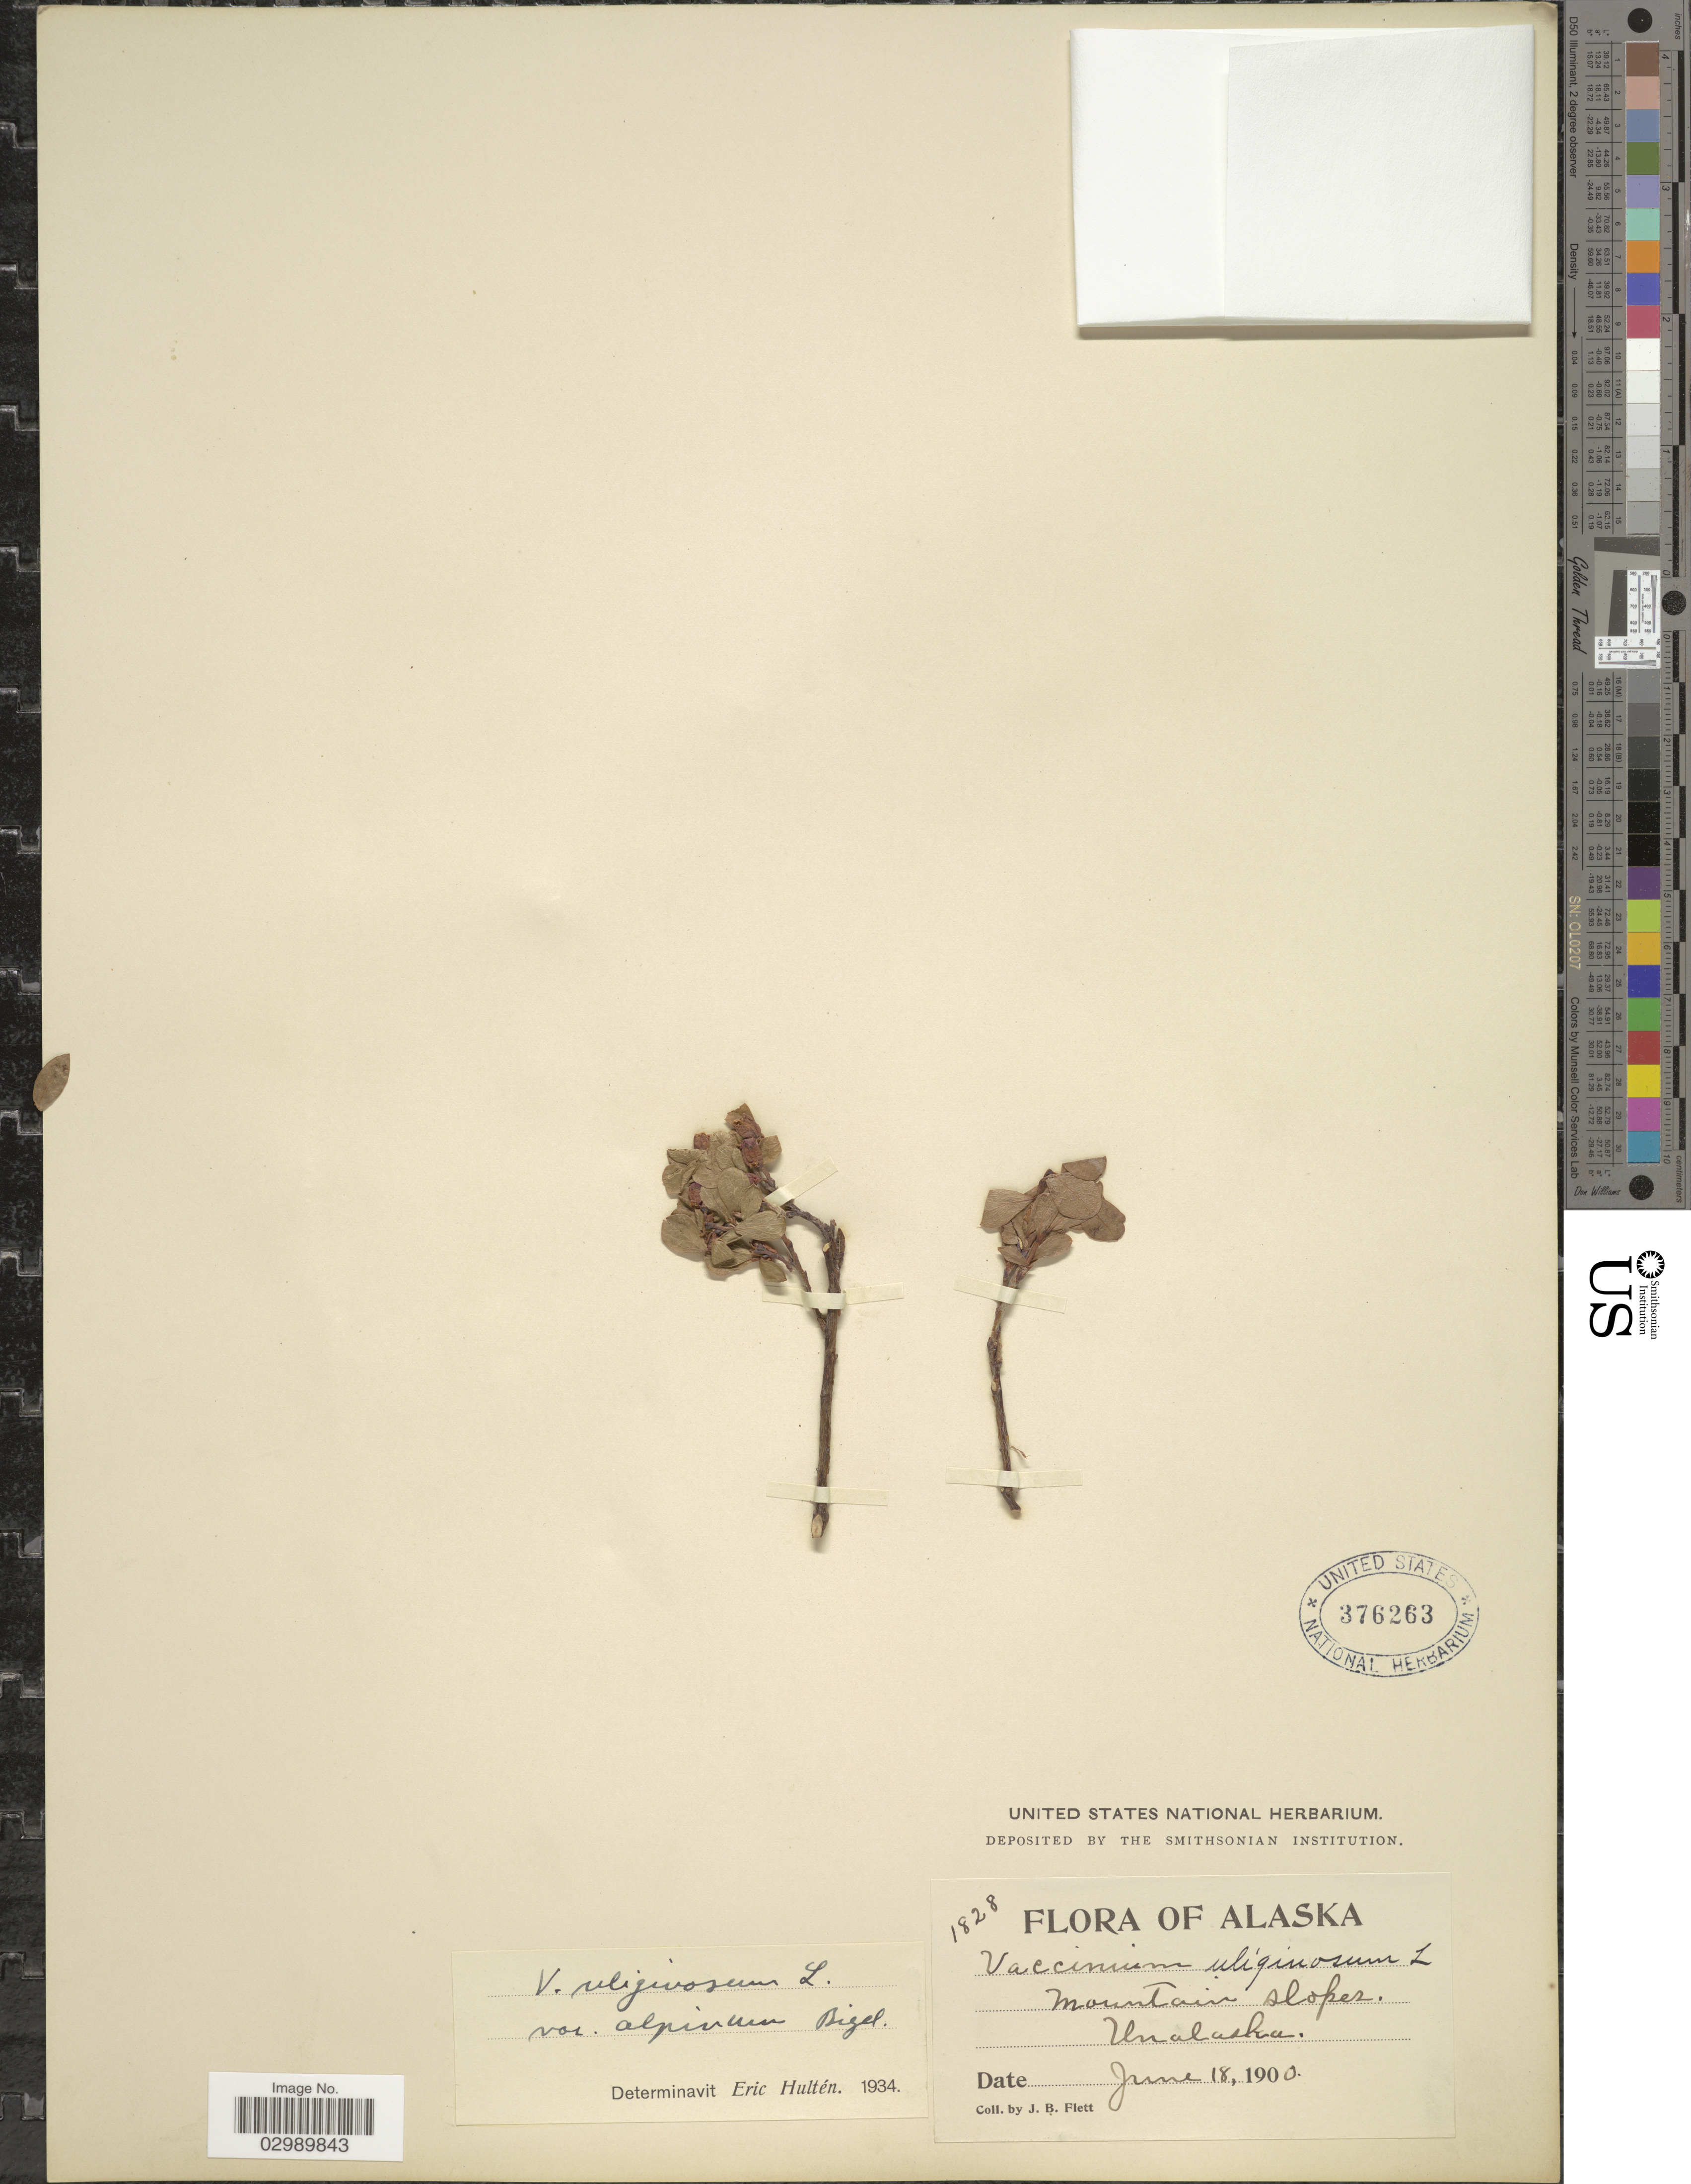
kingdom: Plantae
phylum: Tracheophyta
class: Magnoliopsida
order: Ericales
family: Ericaceae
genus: Vaccinium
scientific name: Vaccinium uliginosum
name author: L.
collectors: J. Flett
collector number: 1828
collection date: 1900-06-18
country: United States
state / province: Alaska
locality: Unalaska, Mountain slopes.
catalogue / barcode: US 376263